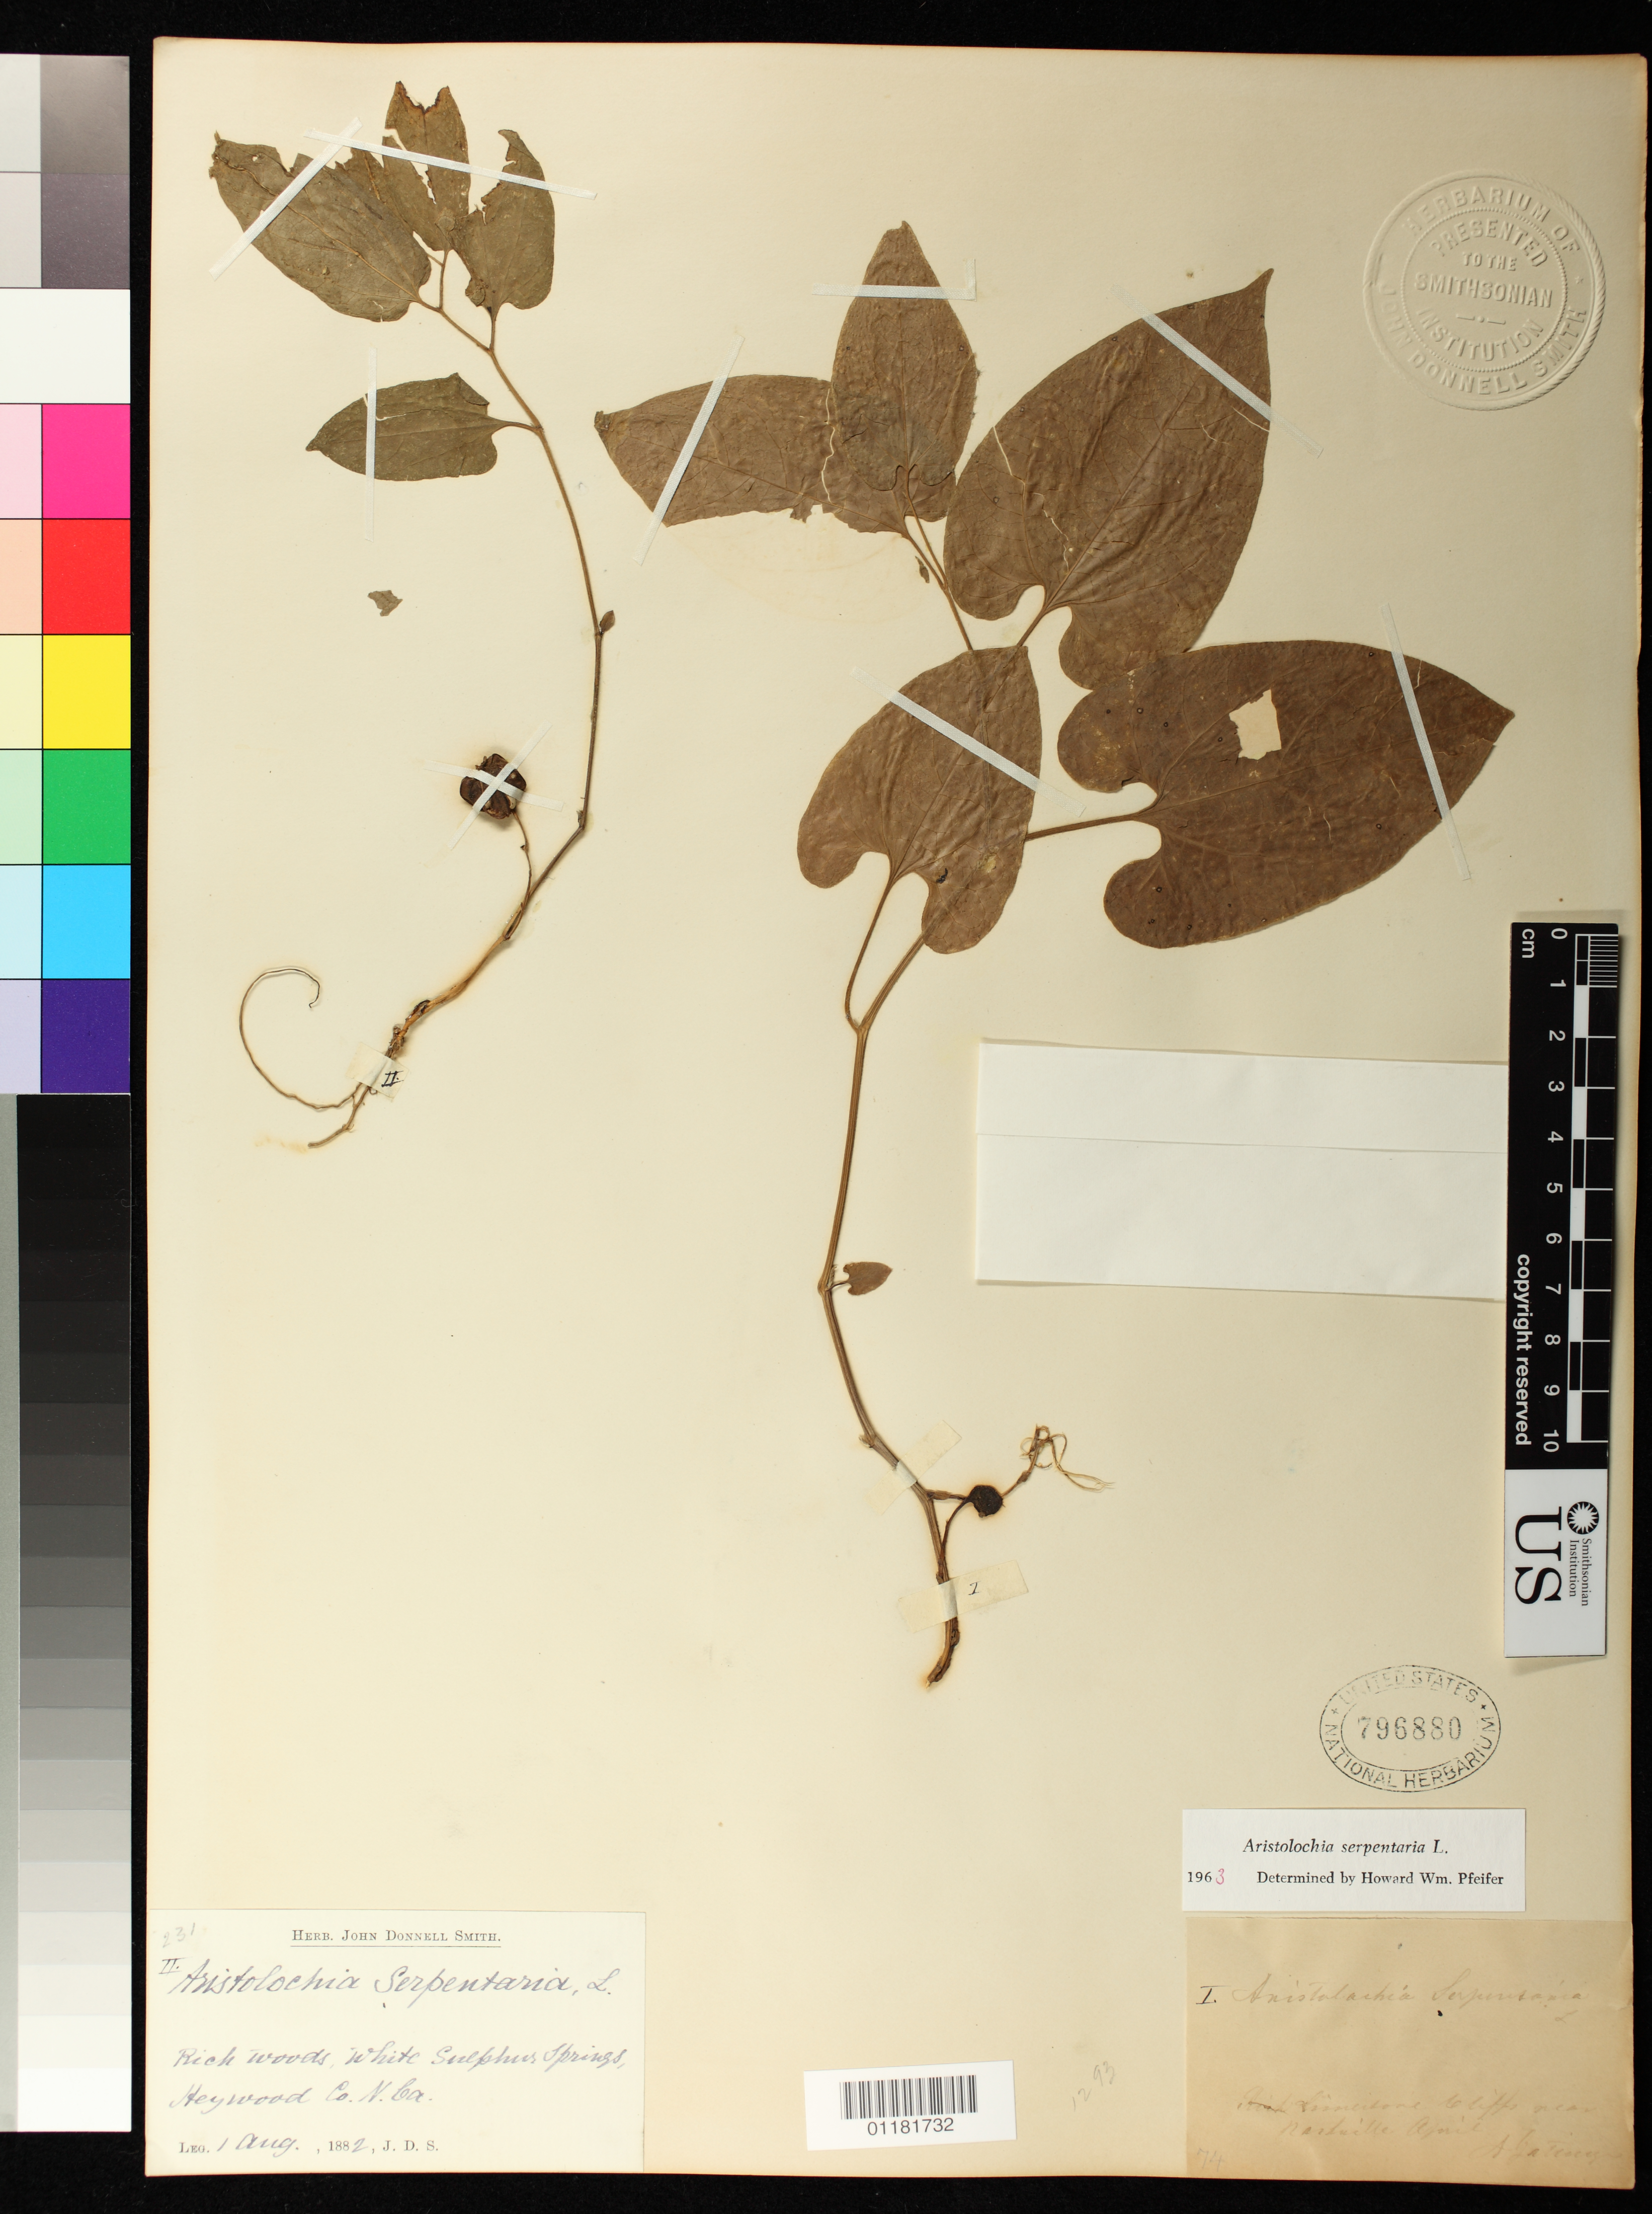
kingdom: Plantae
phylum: Tracheophyta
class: Magnoliopsida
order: Piperales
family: Aristolochiaceae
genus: Aristolochia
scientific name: Aristolochia serpentaria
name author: L.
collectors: J. Donnell Smith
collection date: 1882-01-08 or 1882-08-01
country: United States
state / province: North Carolina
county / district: Haywood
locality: White Sulphur Springs Haywood County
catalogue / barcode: US 796880